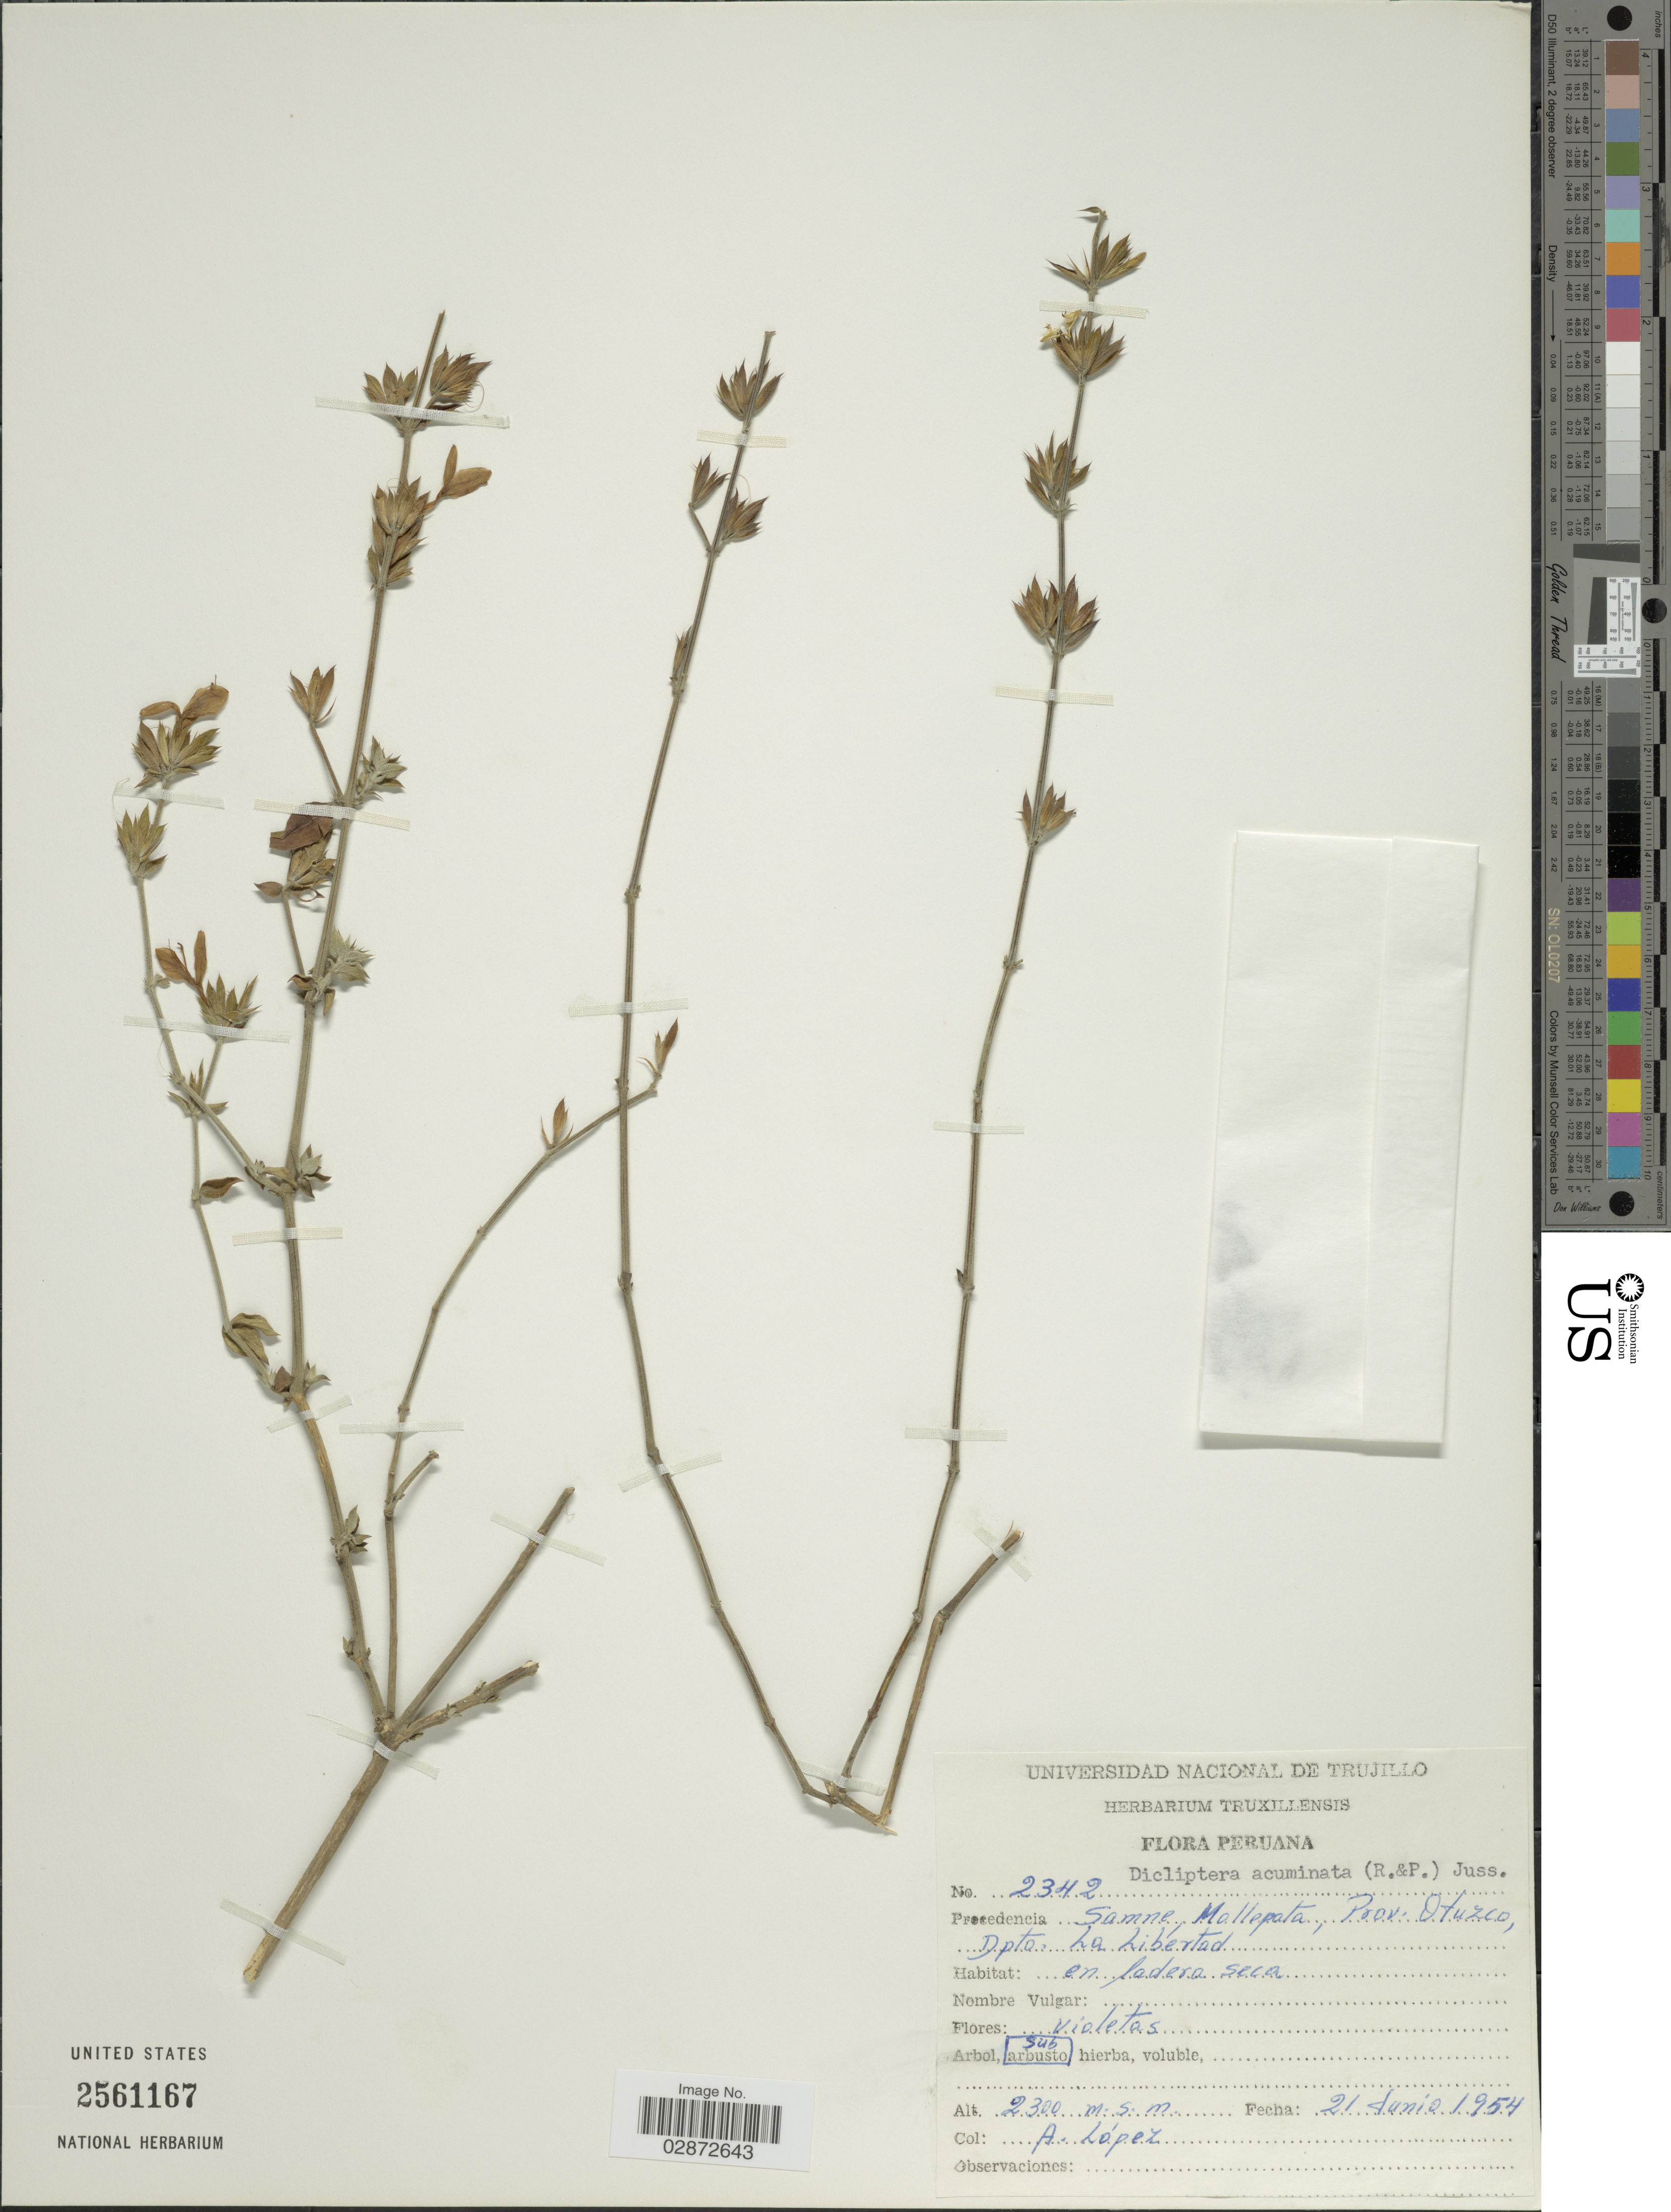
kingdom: Plantae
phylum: Tracheophyta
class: Magnoliopsida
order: Lamiales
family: Acanthaceae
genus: Dicliptera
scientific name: Dicliptera sp.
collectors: A. López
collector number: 2342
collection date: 1954-06-21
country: Peru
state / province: La Libertad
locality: Samne, Mollepata, Prov. Otuzco, Dpto. La Libertad.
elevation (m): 2300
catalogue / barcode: US 2561167